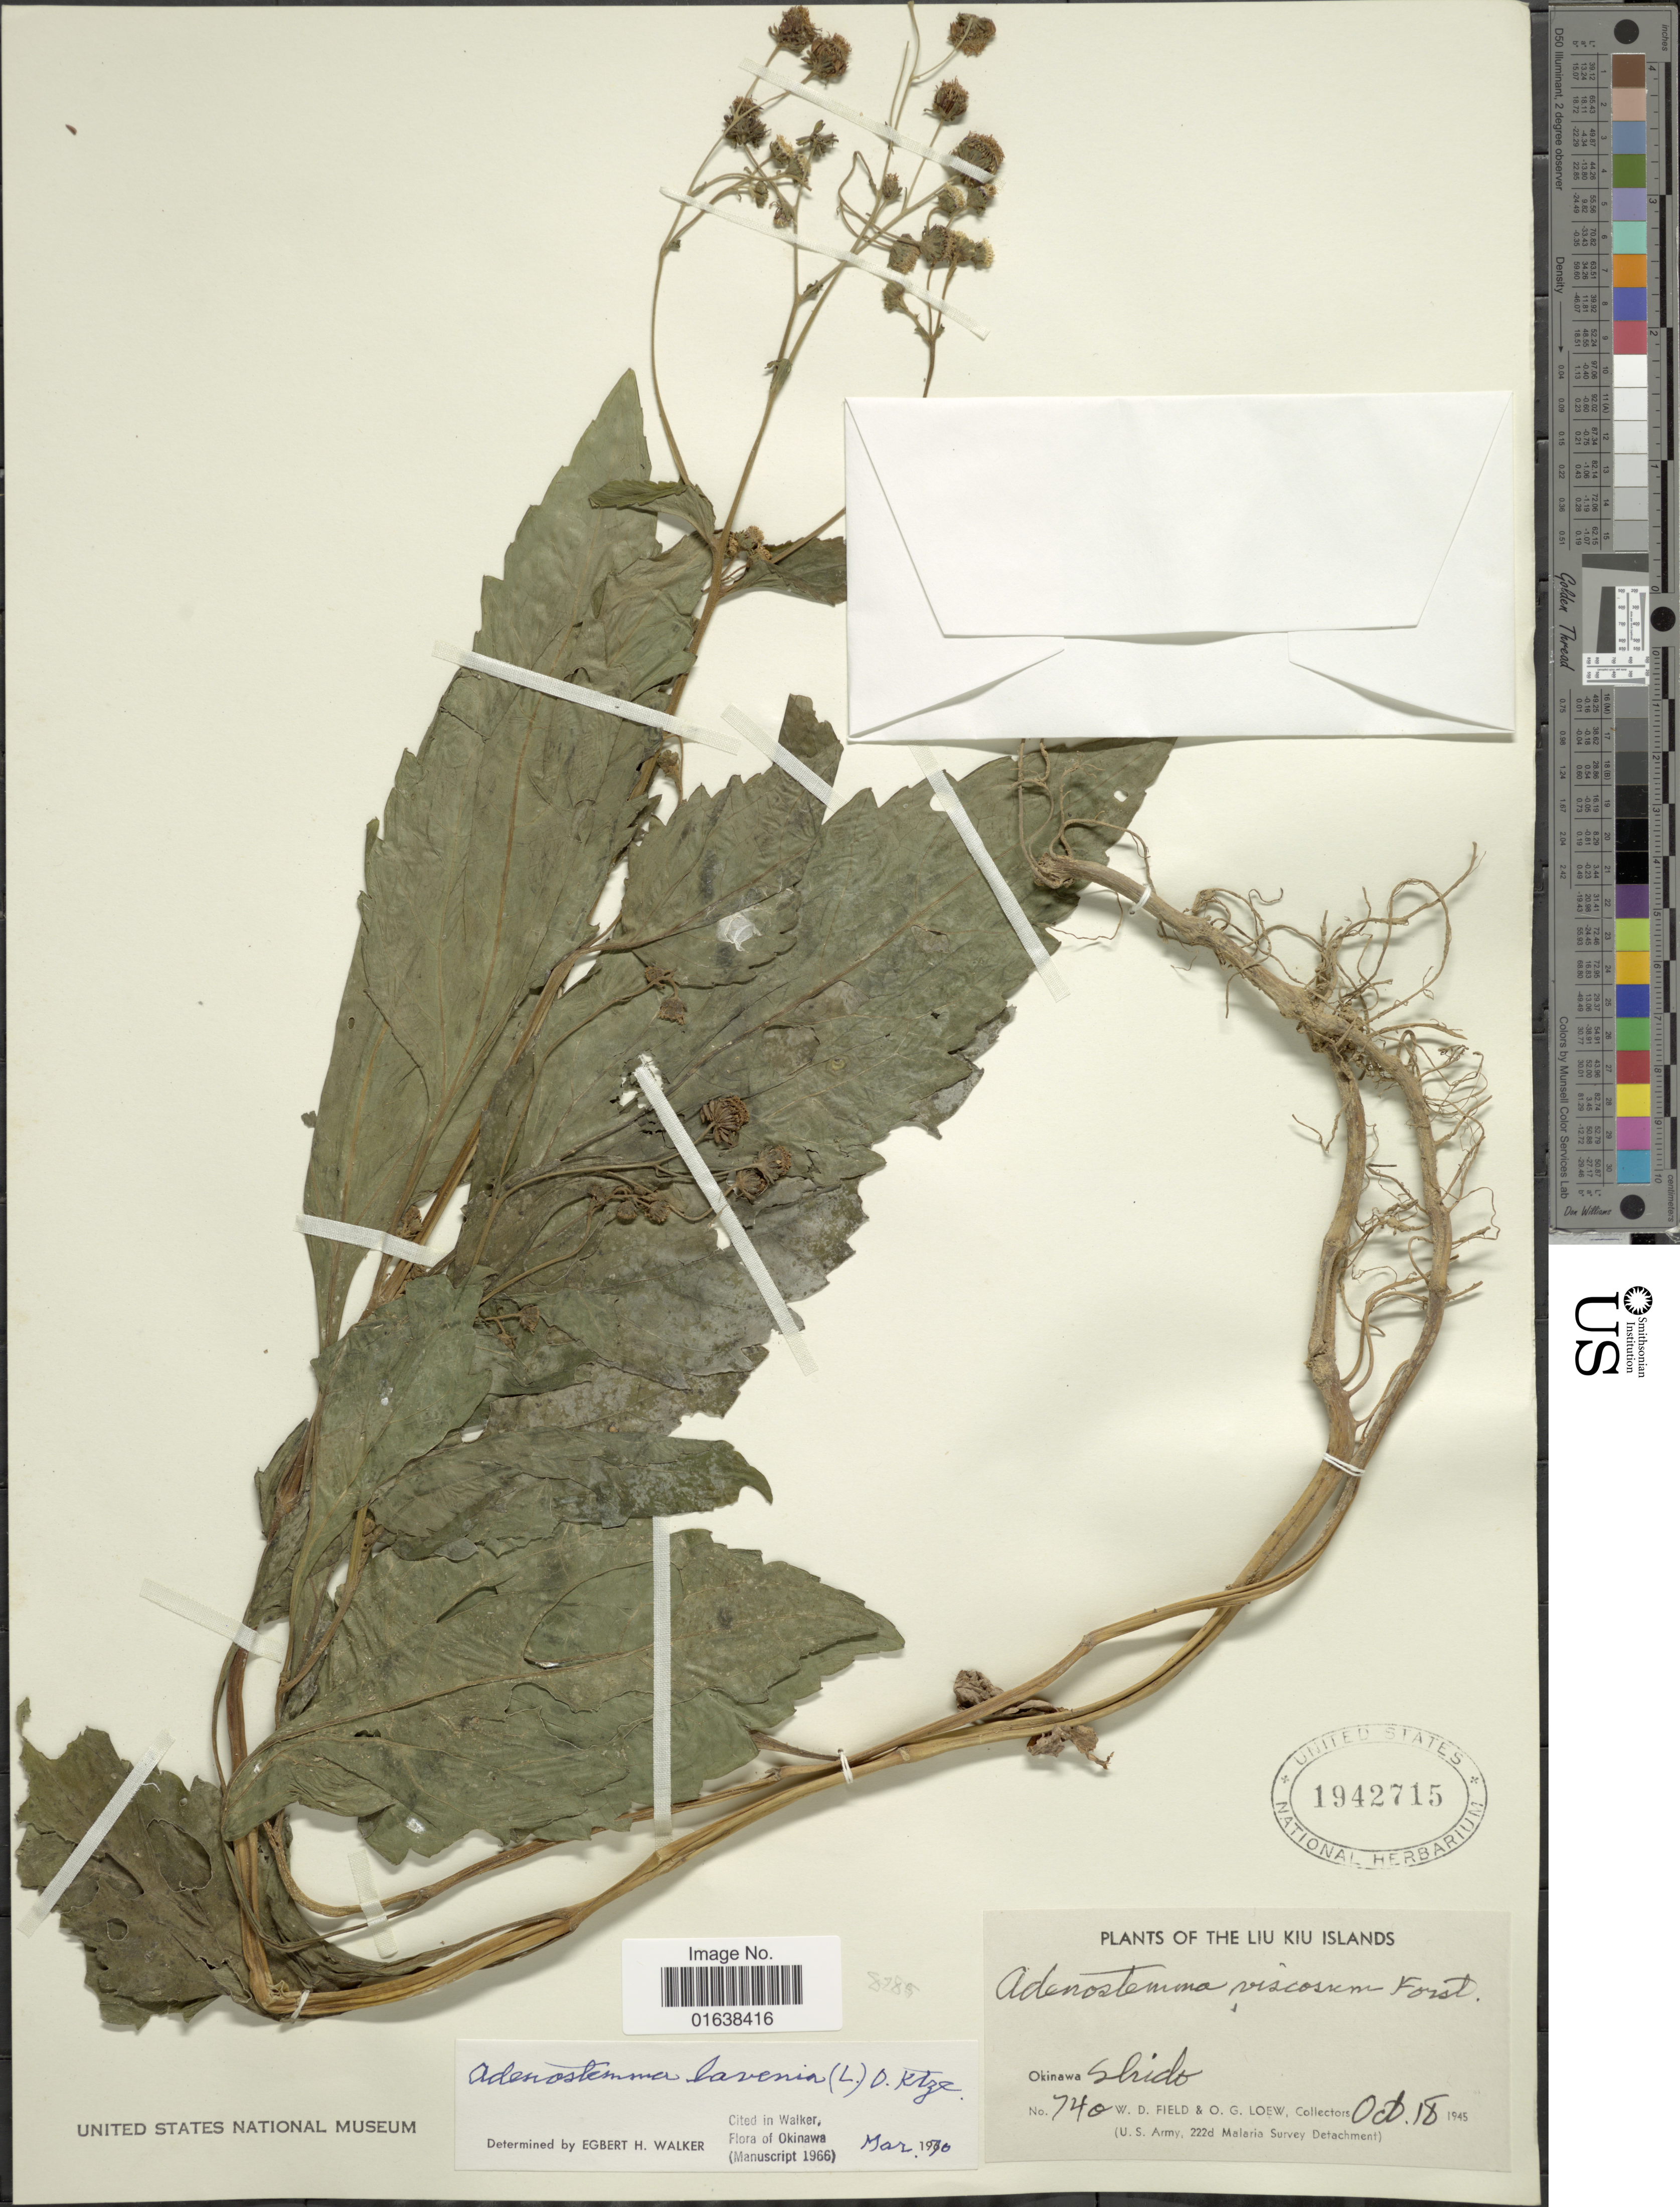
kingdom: Plantae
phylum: Tracheophyta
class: Magnoliopsida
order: Asterales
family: Asteraceae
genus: Adenostemma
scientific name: Adenostemma lavenia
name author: (L.) Kuntze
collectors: W. D. Field & O. G. Loew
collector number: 740*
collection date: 1945-10-18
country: Japan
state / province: Okinawa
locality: Liu Kiu Islands. Okinawa. Shido.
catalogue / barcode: US 1942715